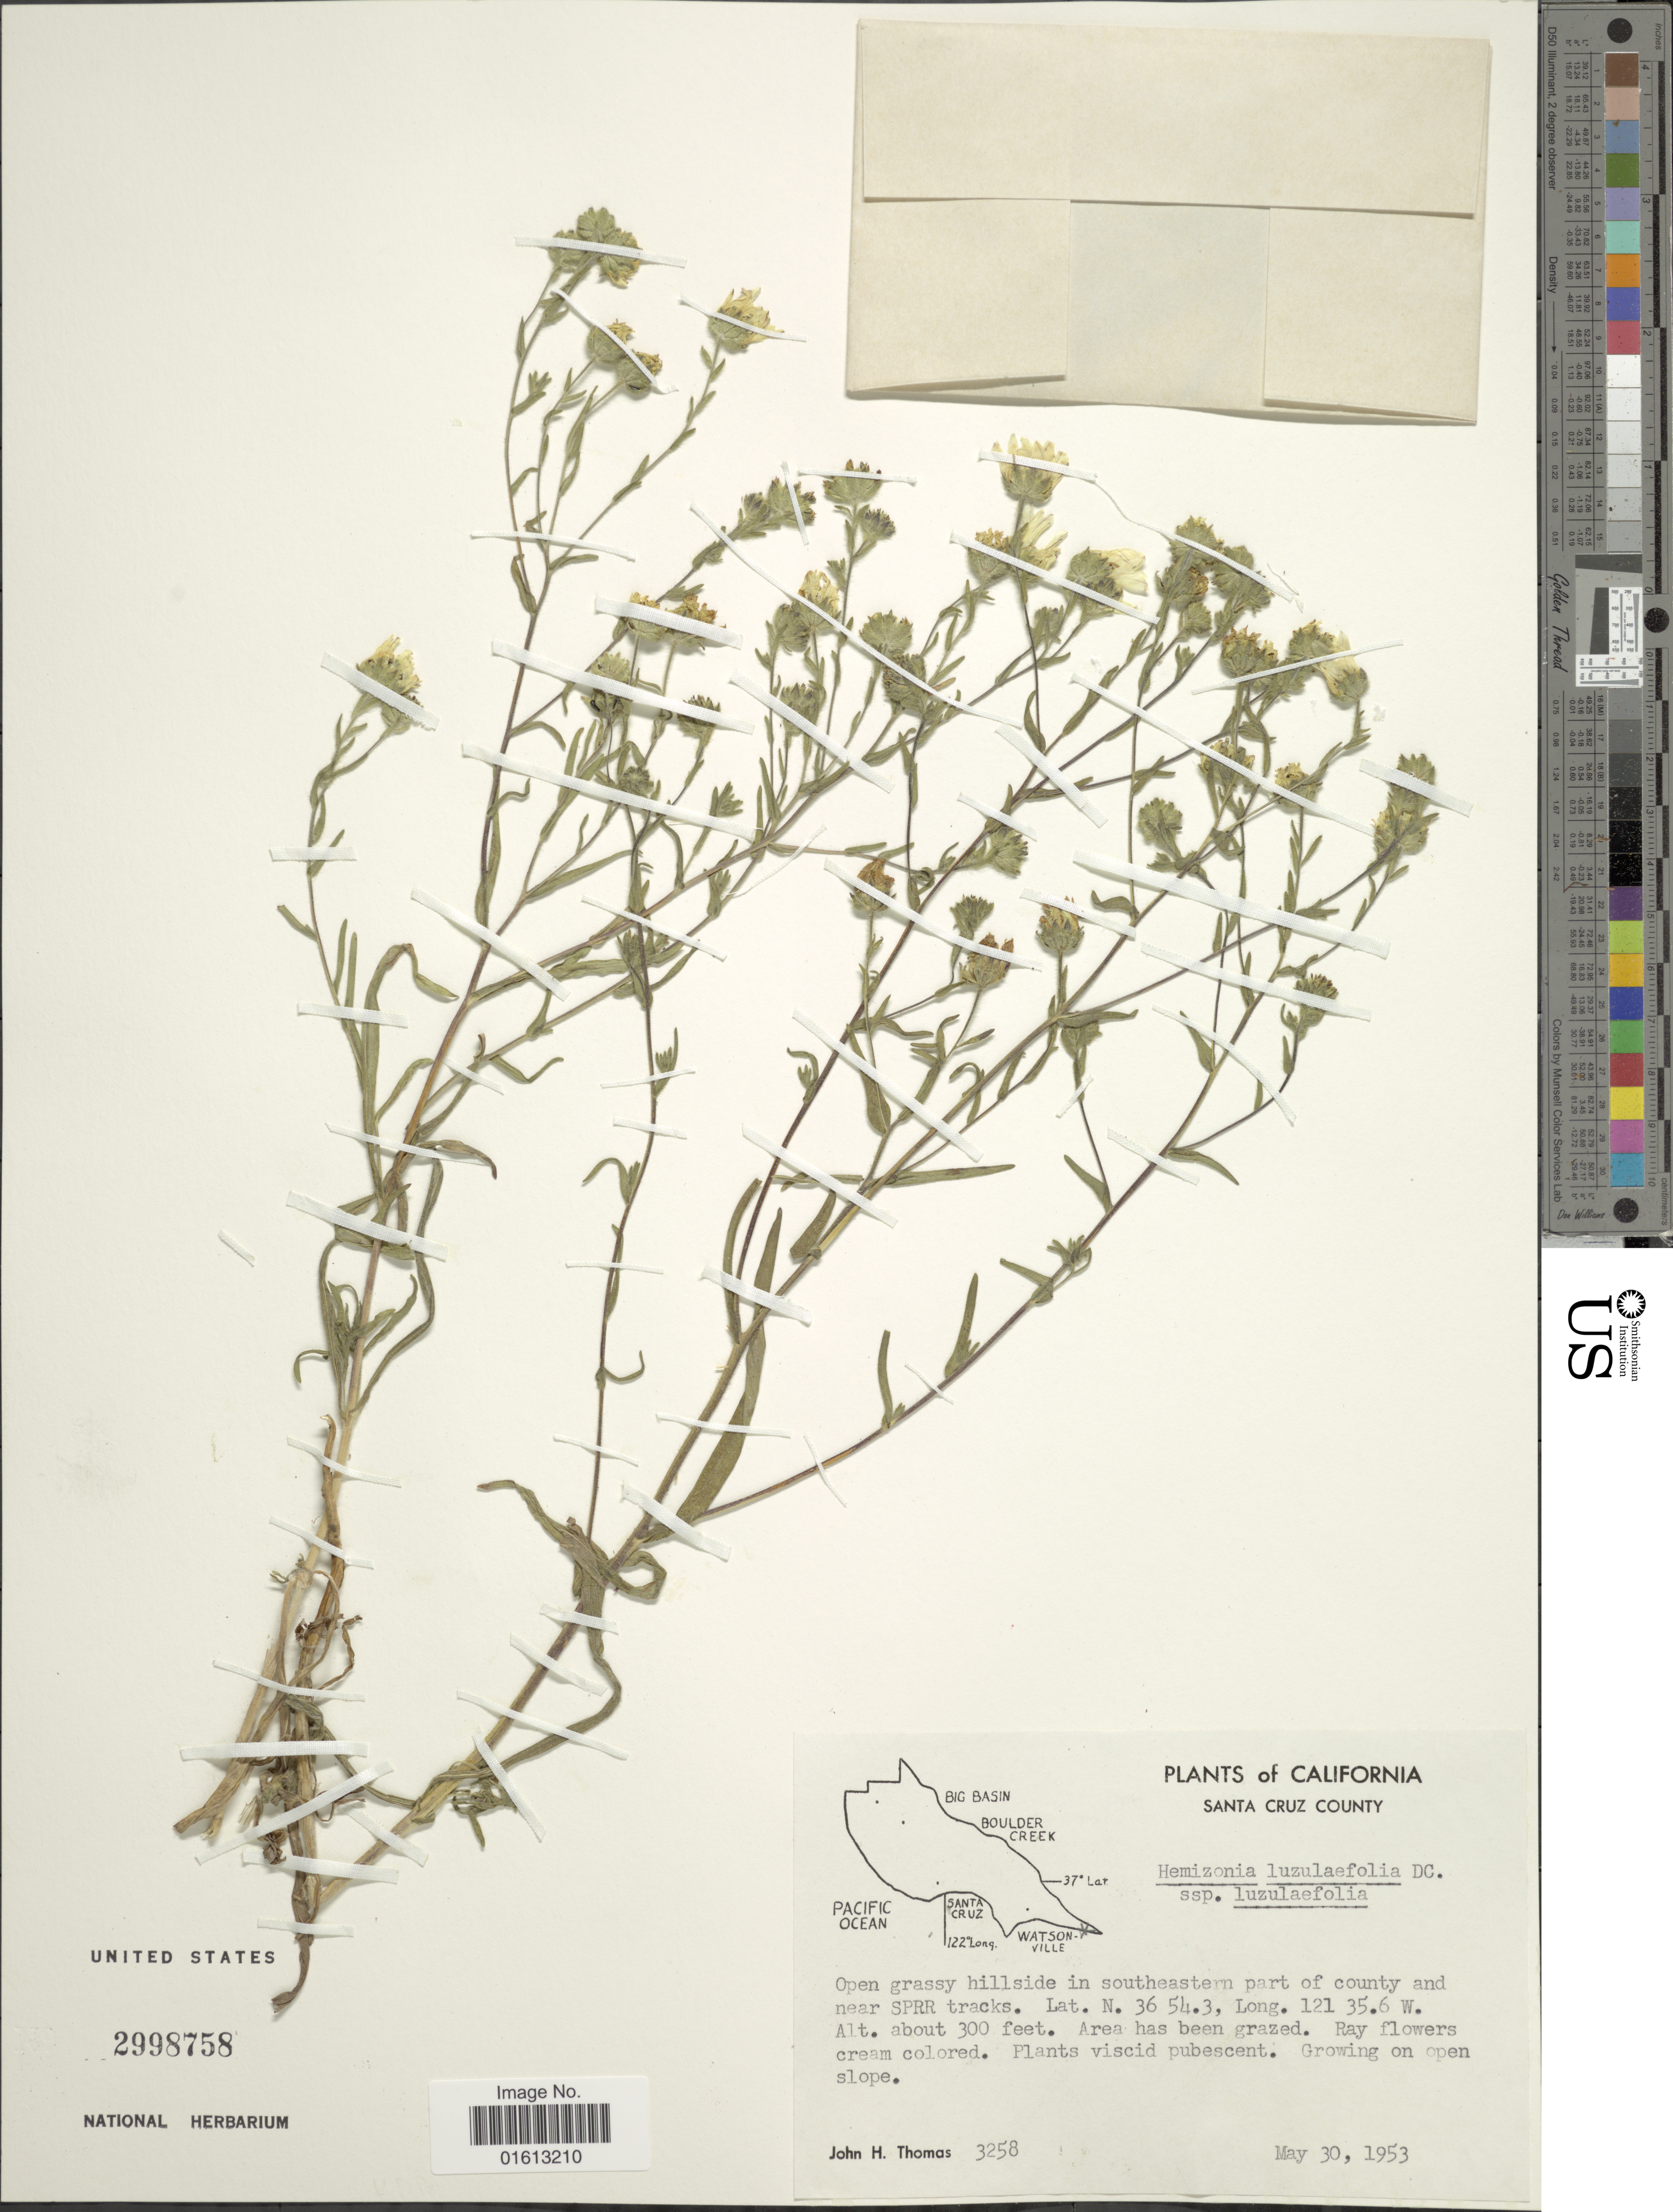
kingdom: Plantae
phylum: Tracheophyta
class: Magnoliopsida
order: Asterales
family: Asteraceae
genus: Hemizonia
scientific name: Hemizonia congesta subsp. luzulaefolia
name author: (DC.) Babc. & H.M. Hall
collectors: J. H. Thomas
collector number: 3258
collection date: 1953-05-30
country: United States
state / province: California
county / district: Santa Cruz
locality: Santa Cruz County, open grassy hillside in southeastern part of county and near SPRR tracks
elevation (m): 91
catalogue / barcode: US 2998758